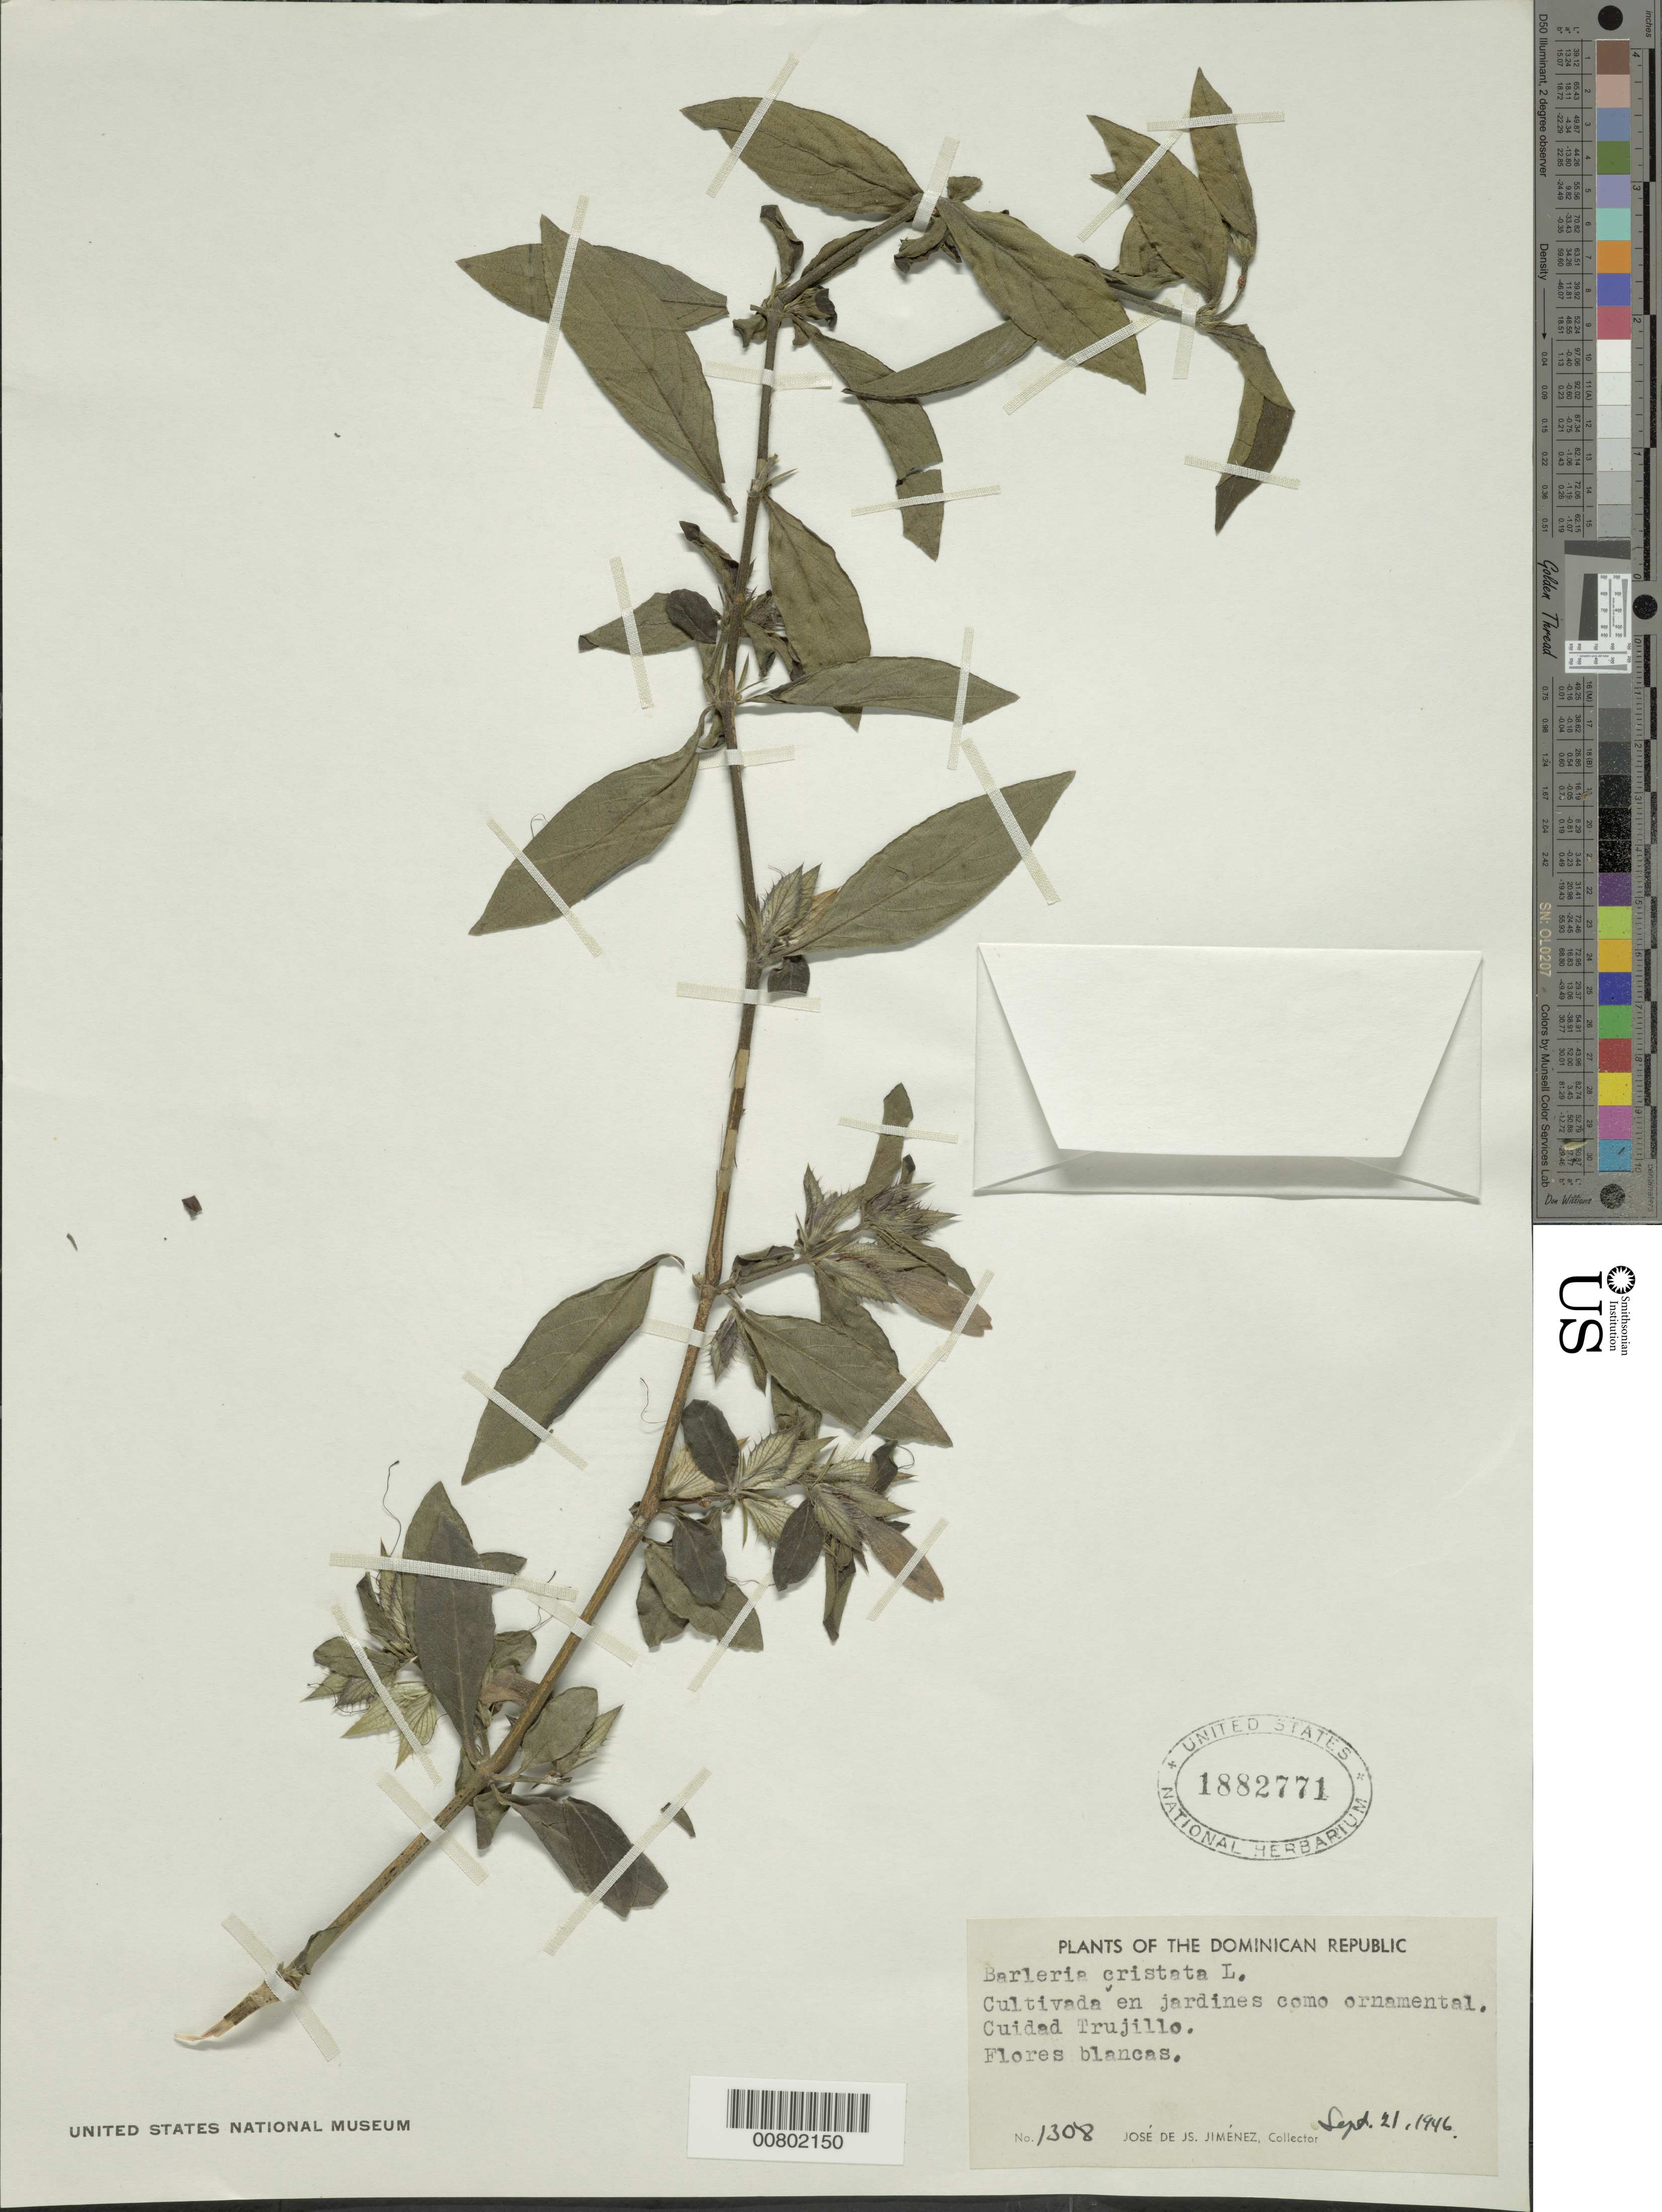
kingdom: Plantae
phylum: Tracheophyta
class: Magnoliopsida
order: Lamiales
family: Acanthaceae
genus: Barleria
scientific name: Barleria cristata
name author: L.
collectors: J. J. Jiménez Almonte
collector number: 1308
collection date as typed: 21 Sep 1946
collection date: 1946-09-21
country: Dominican Republic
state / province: Distrito Nacional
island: Hispaniola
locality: Santo Domingo City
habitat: En jardines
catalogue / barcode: US 1882771